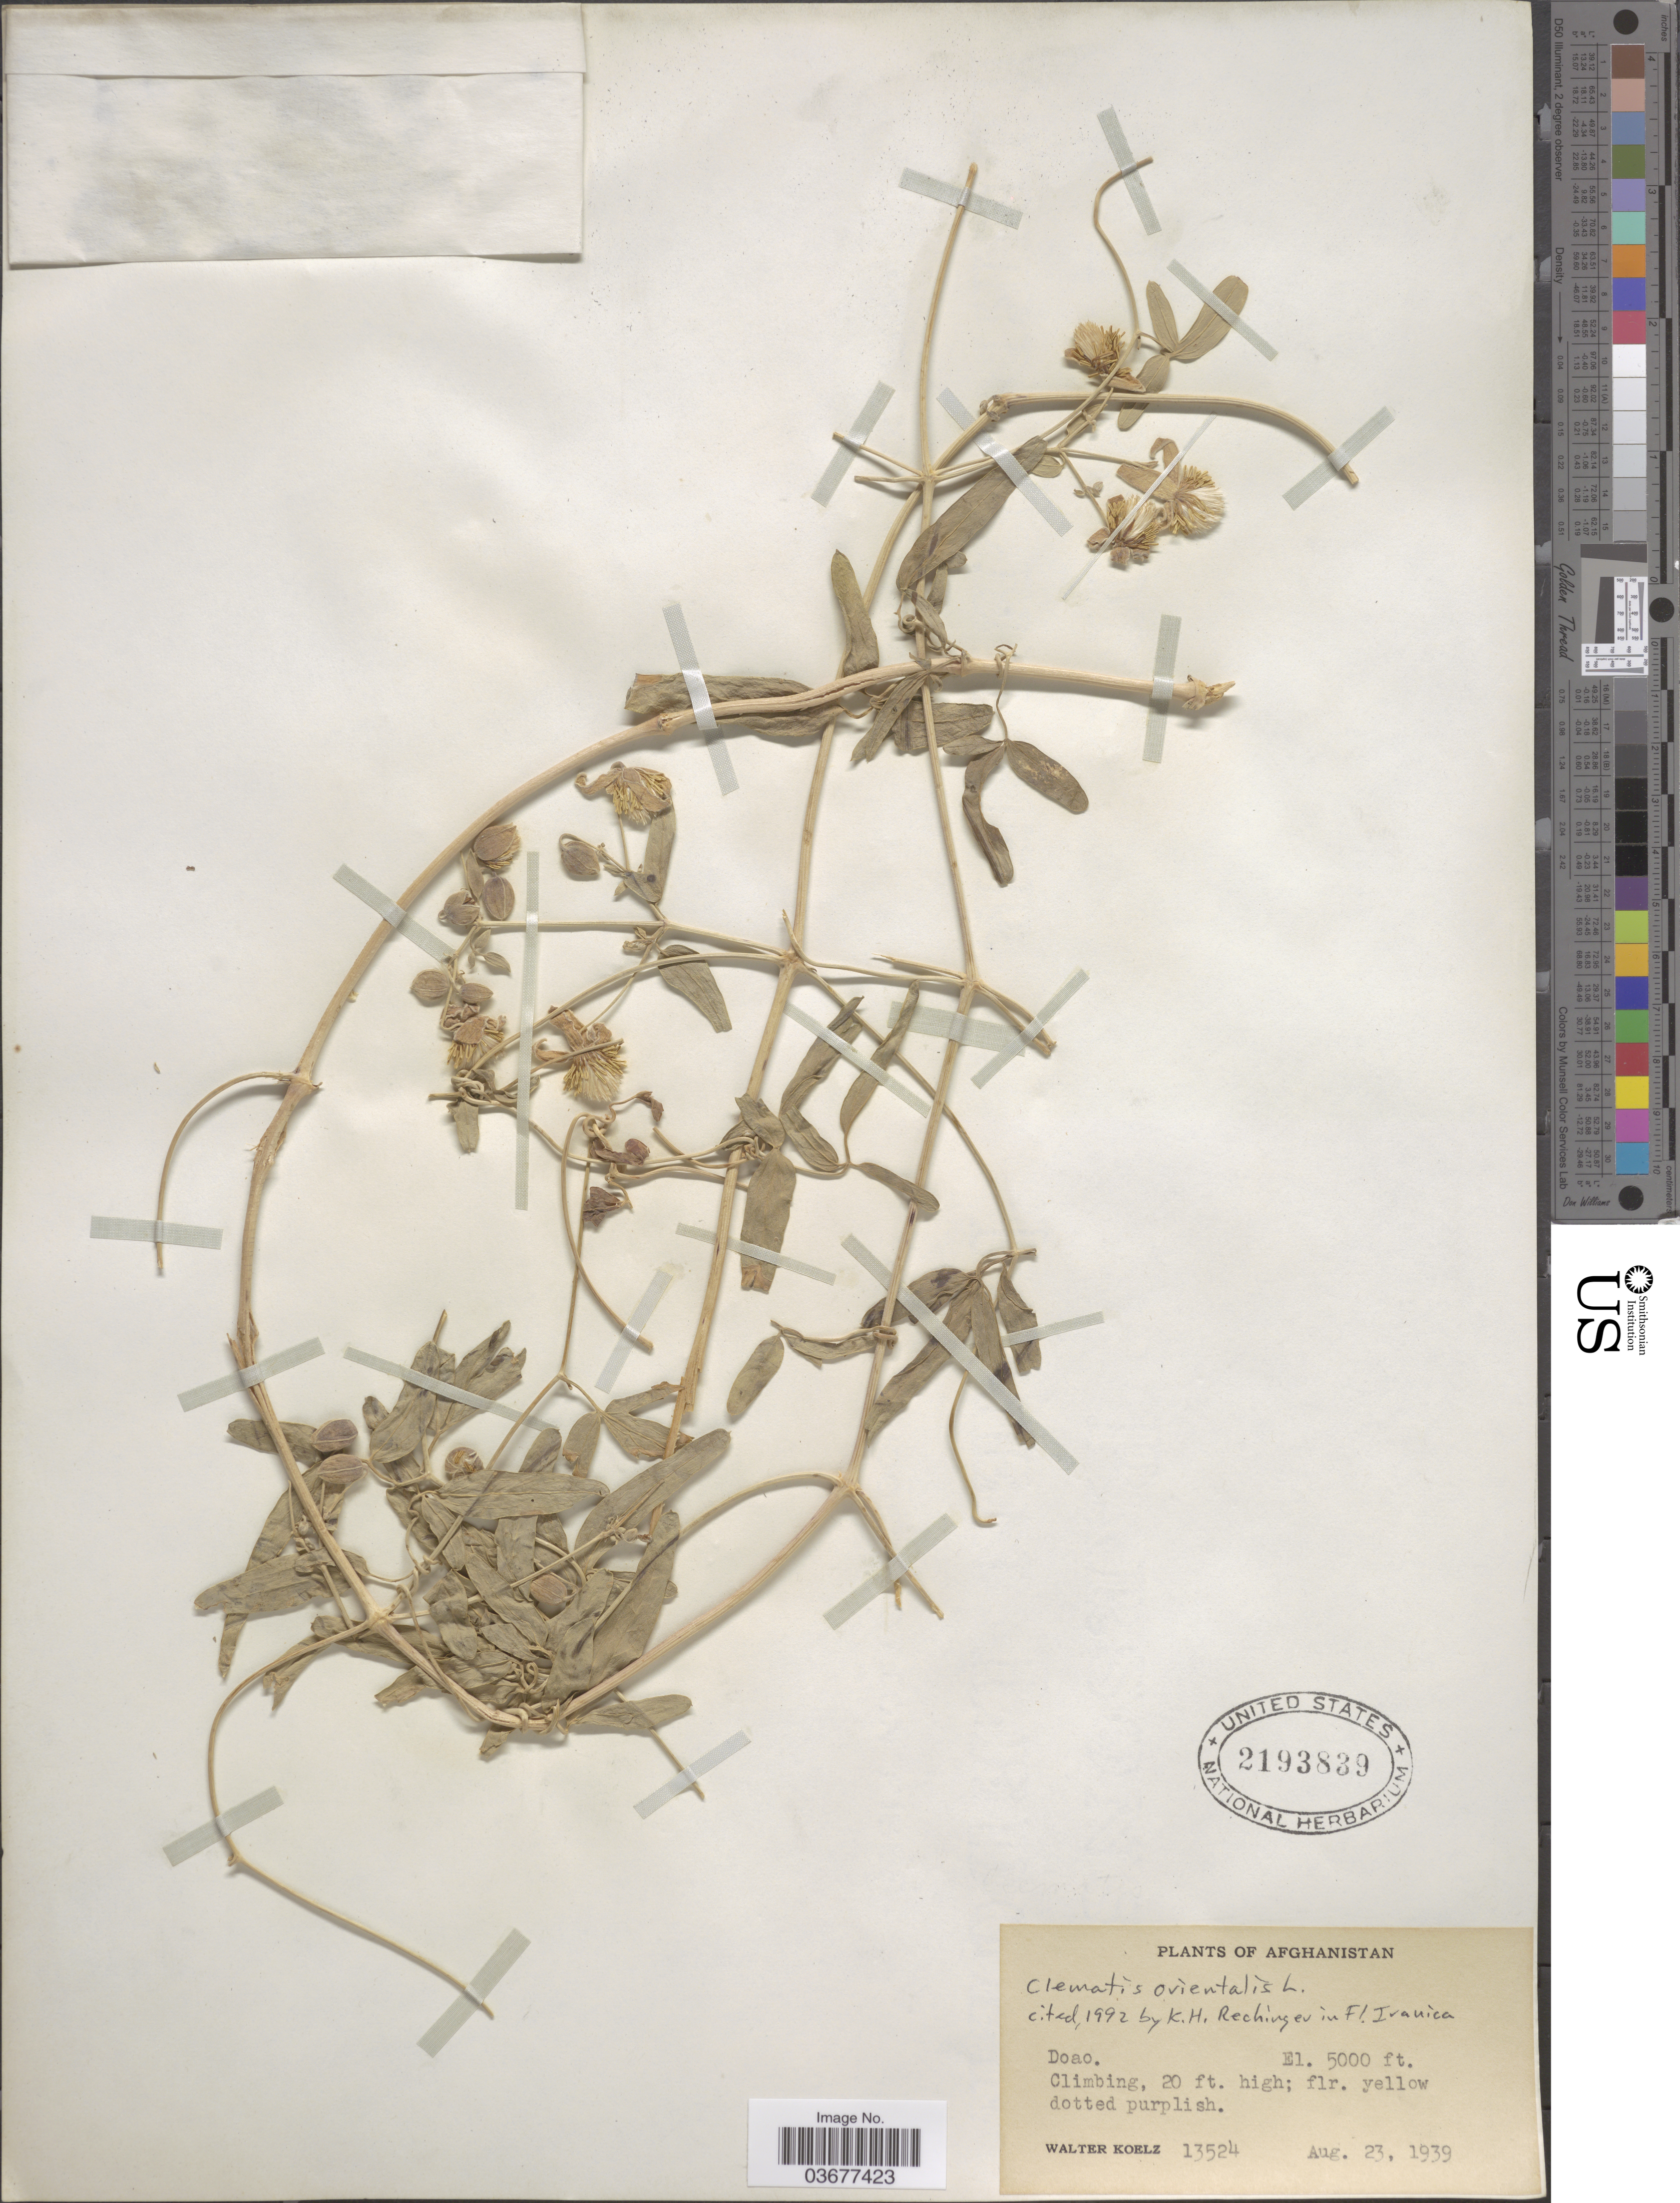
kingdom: Plantae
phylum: Tracheophyta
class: Magnoliopsida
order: Ranunculales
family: Ranunculaceae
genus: Clematis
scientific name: Clematis orientalis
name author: L.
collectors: W. N. Koelz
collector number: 13524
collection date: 1939-08-23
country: Afghanistan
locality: Doao.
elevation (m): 1524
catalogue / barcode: US 2193839